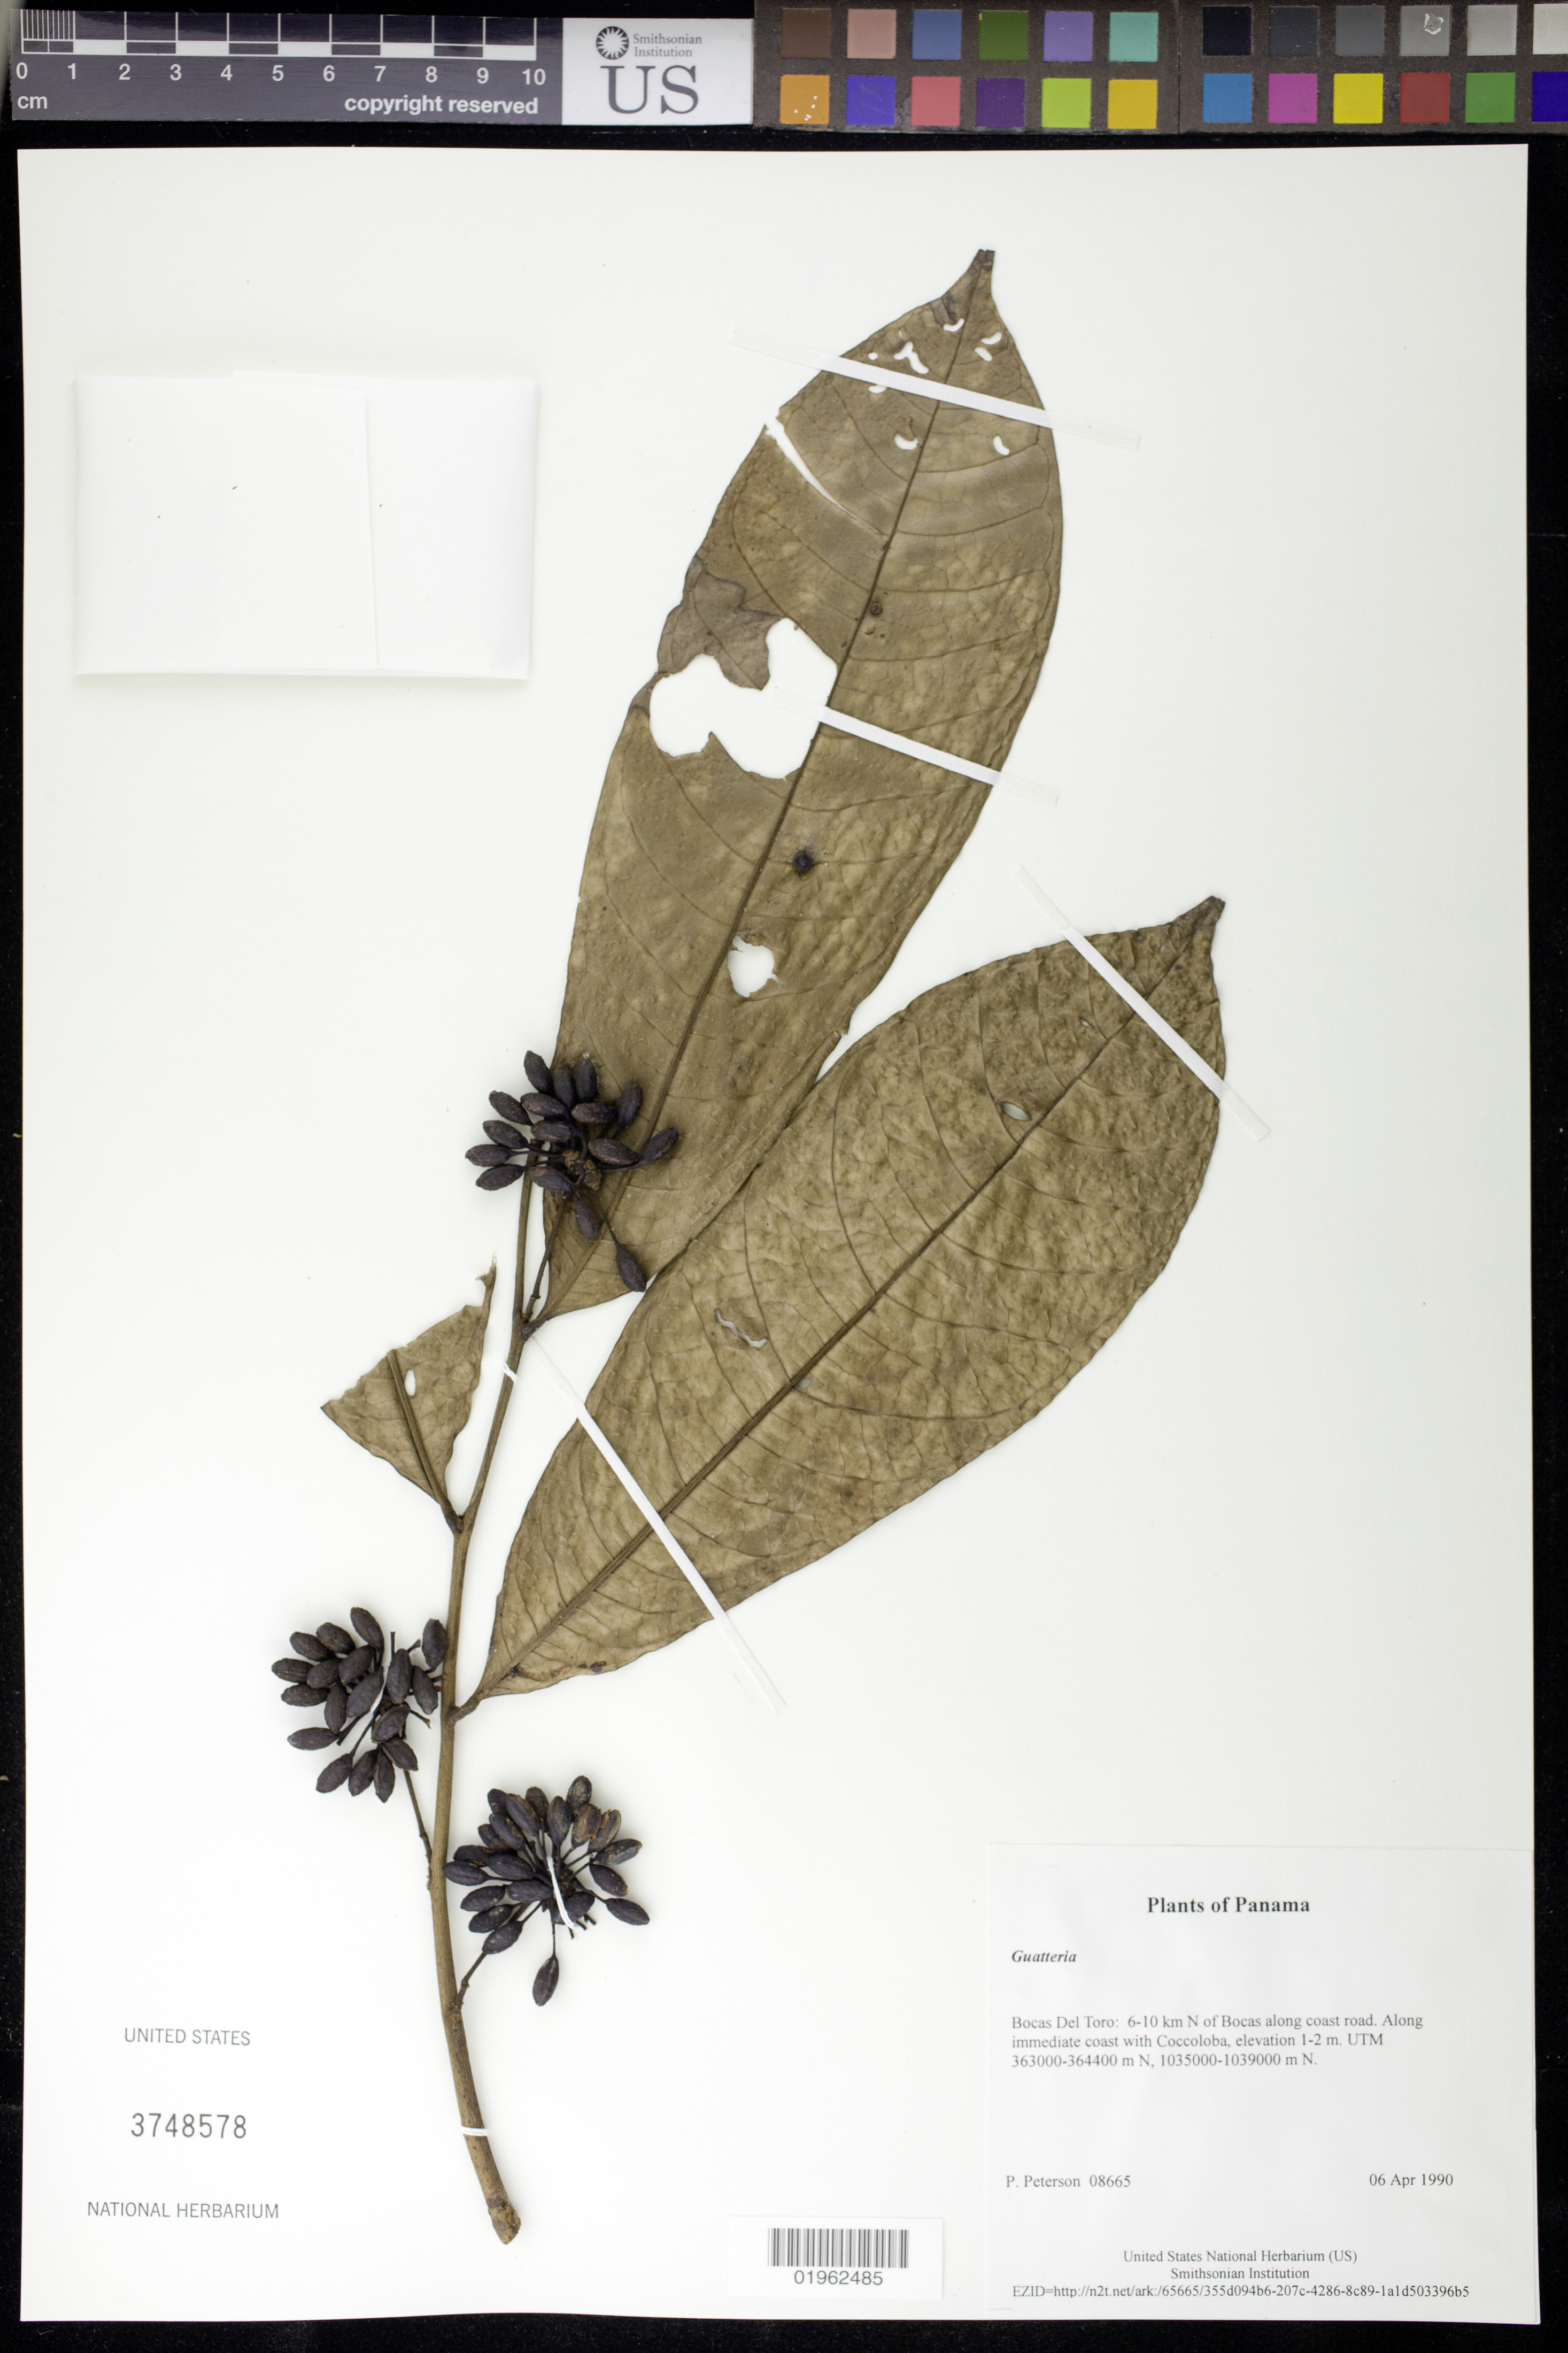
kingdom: Plantae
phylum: Tracheophyta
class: Magnoliopsida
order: Magnoliales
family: Annonaceae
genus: Guatteria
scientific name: Guatteria sp.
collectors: P. M. Peterson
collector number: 08665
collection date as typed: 06 Apr 1990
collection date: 1990-04-06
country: Panama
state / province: Bocas del Toro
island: Colón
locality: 6-10 km N of Bocas along coast road.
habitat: Along immediate coast with Coccoloba, elevation 1-2 m. UTM 363000-364400 m N, 1035000-1039000 m N.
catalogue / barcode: US 3748578